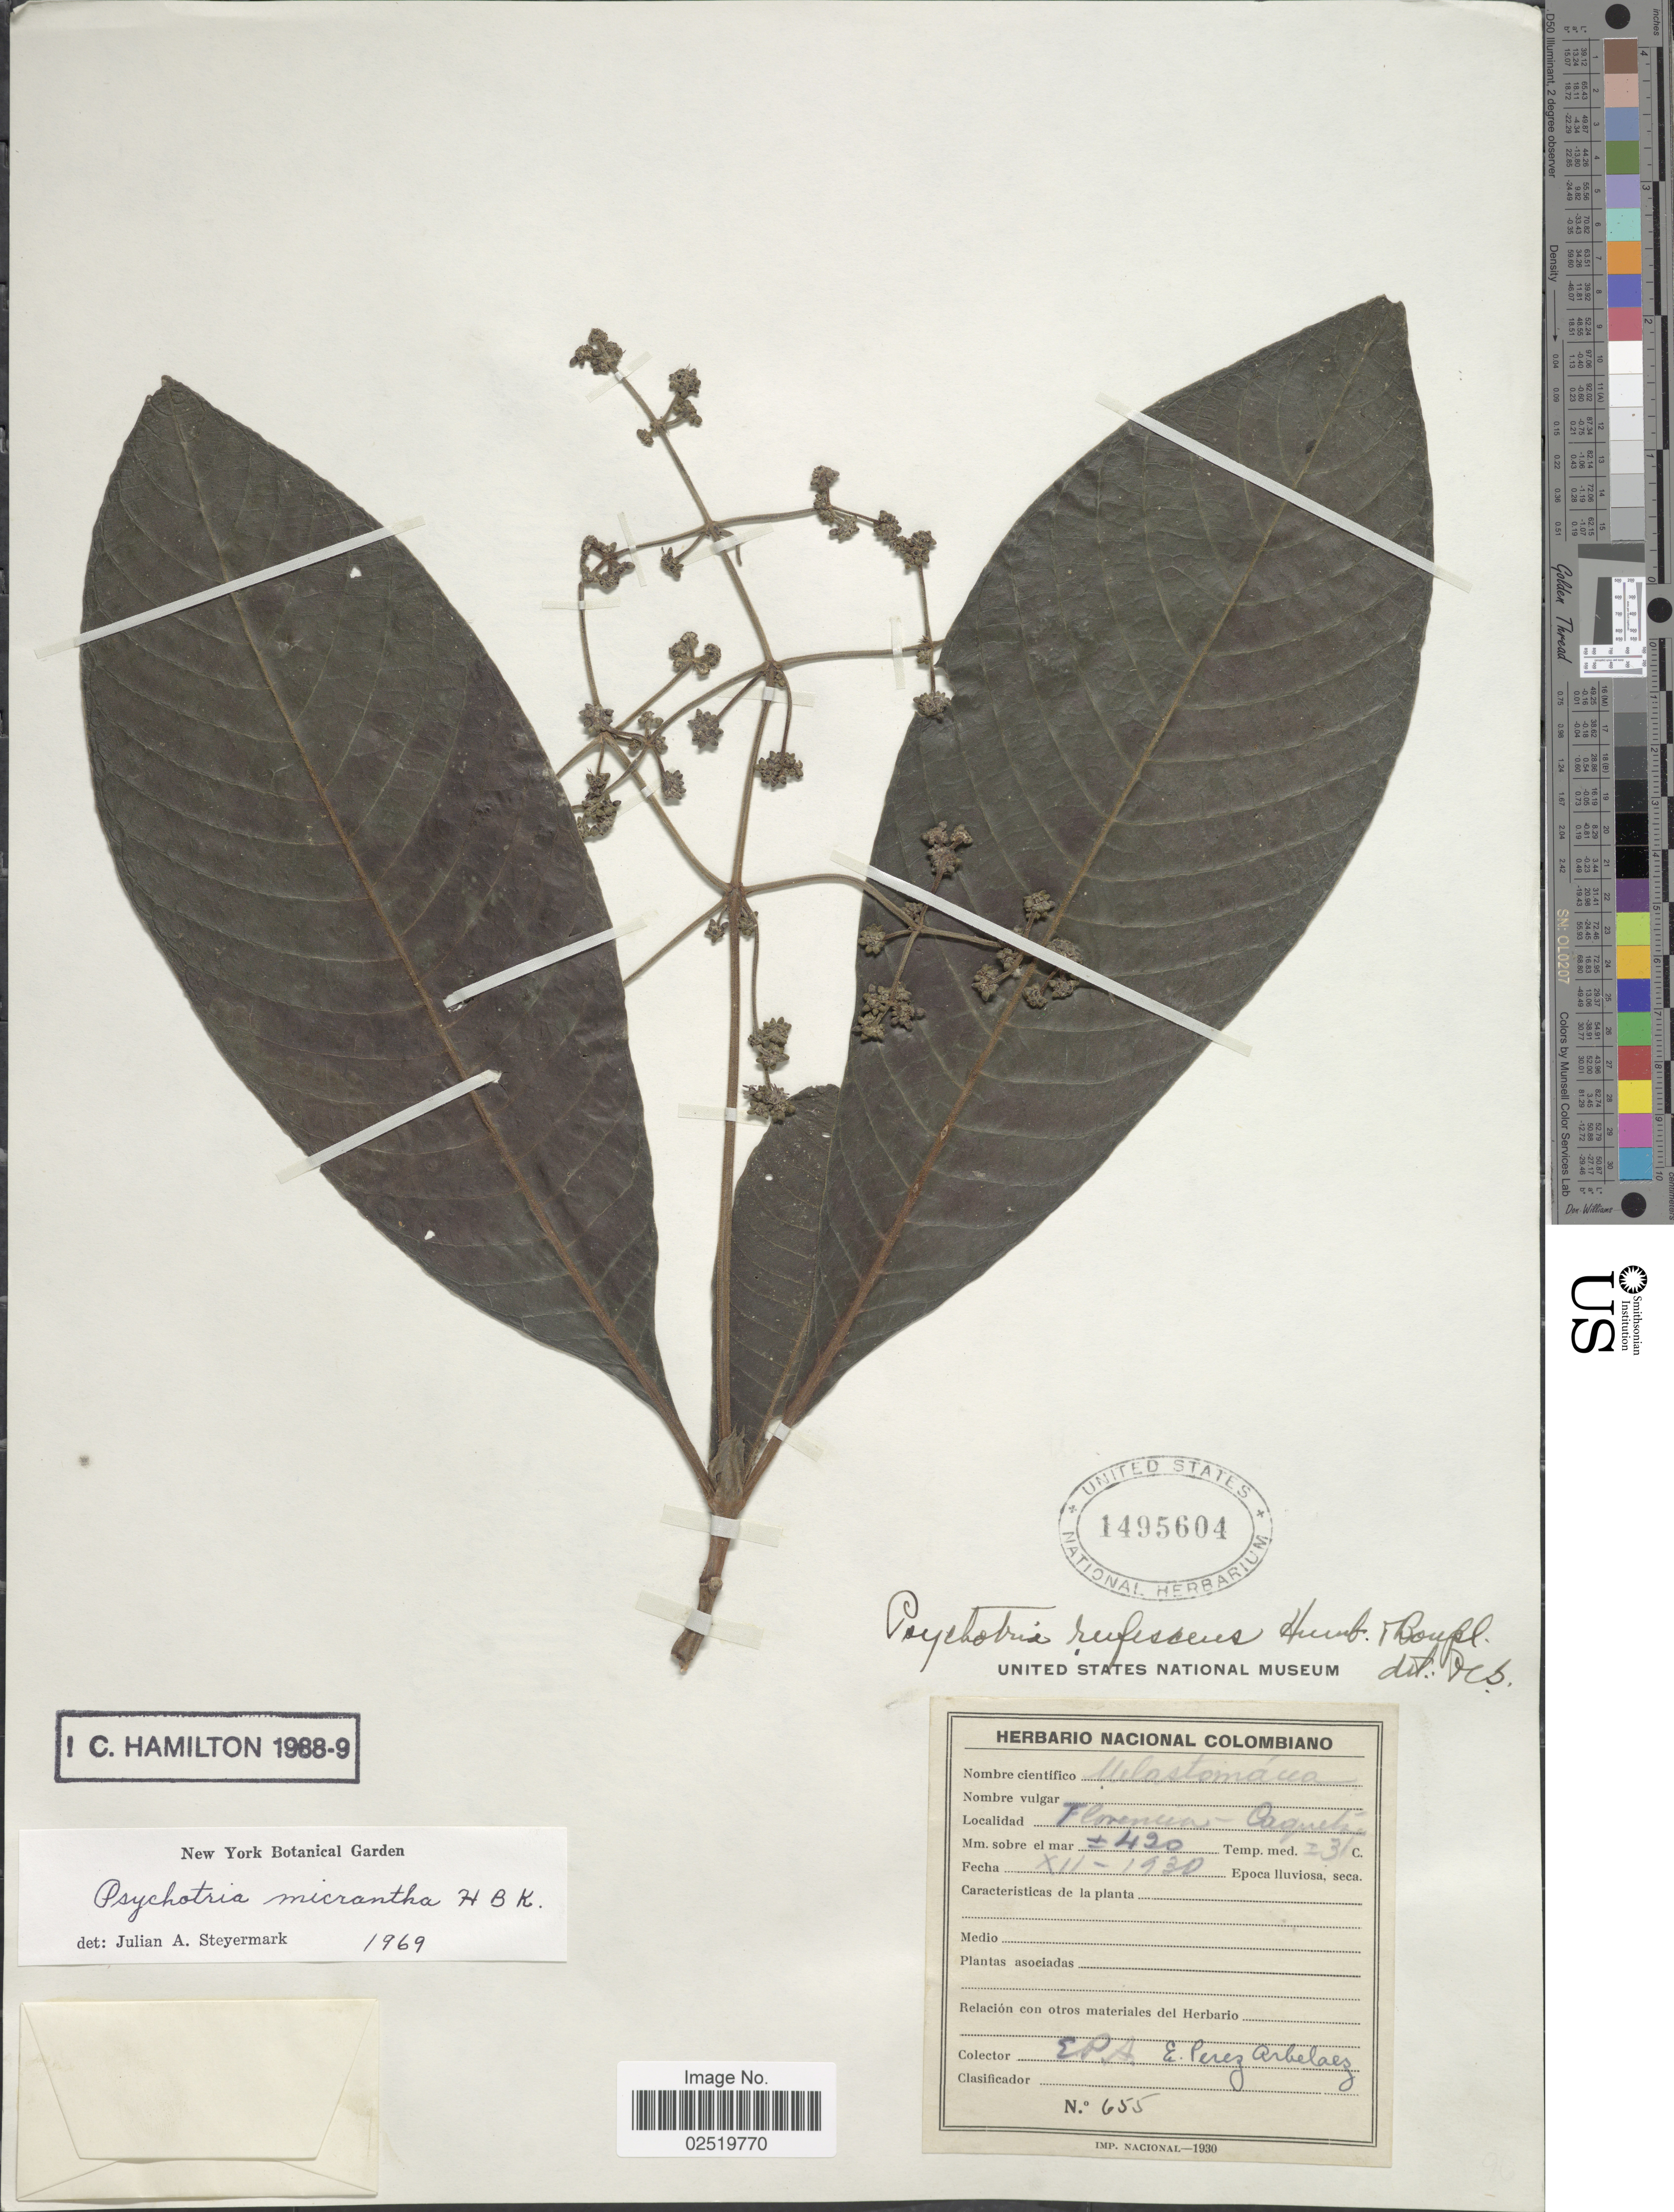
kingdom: Plantae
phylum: Tracheophyta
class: Magnoliopsida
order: Gentianales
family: Rubiaceae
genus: Psychotria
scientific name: Psychotria micrantha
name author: Kunth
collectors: E. Pérez Arbeláez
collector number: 655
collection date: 1930-12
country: Colombia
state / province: Caquetá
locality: Florencia-Caqueta,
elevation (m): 420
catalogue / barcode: US 1495604